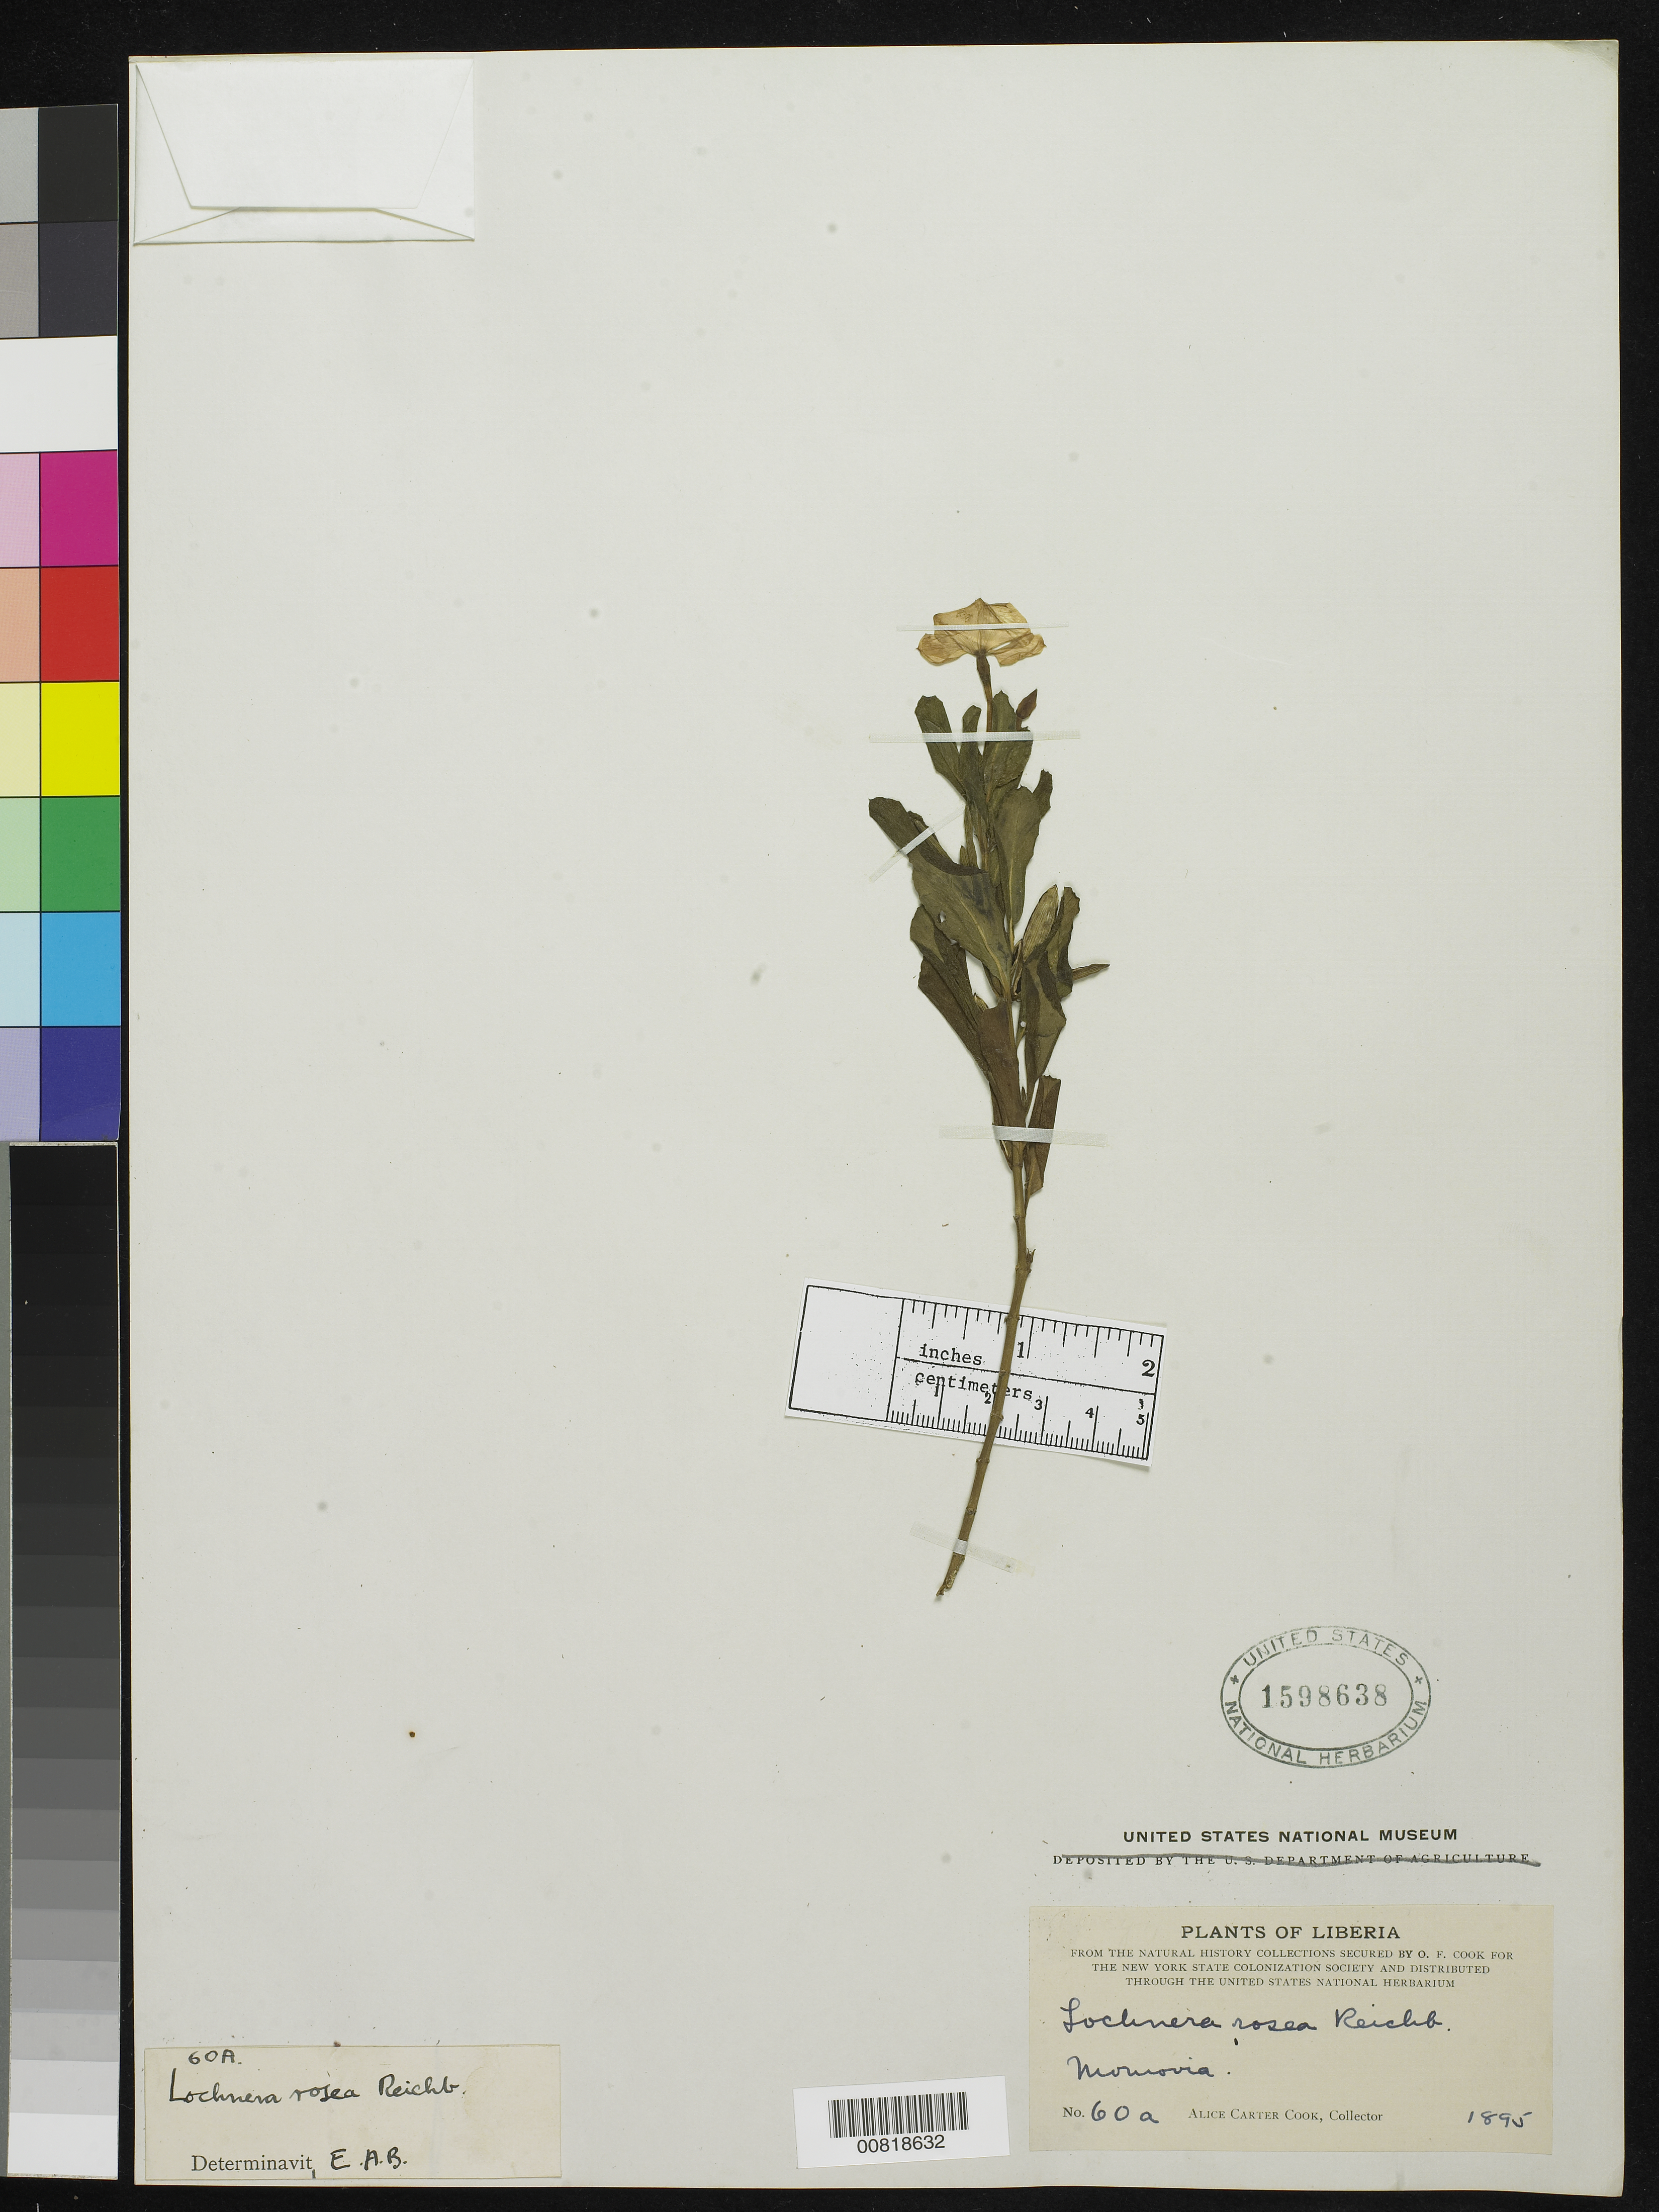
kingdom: Plantae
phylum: Tracheophyta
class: Magnoliopsida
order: Gentianales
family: Apocynaceae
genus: Lochnera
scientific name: Lochnera rosea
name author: (L.) Rchb. ex Endl.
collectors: Alice C. Cook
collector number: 60a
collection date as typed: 1895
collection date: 1895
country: Liberia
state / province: Montserrado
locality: Monrovia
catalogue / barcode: US 1598638